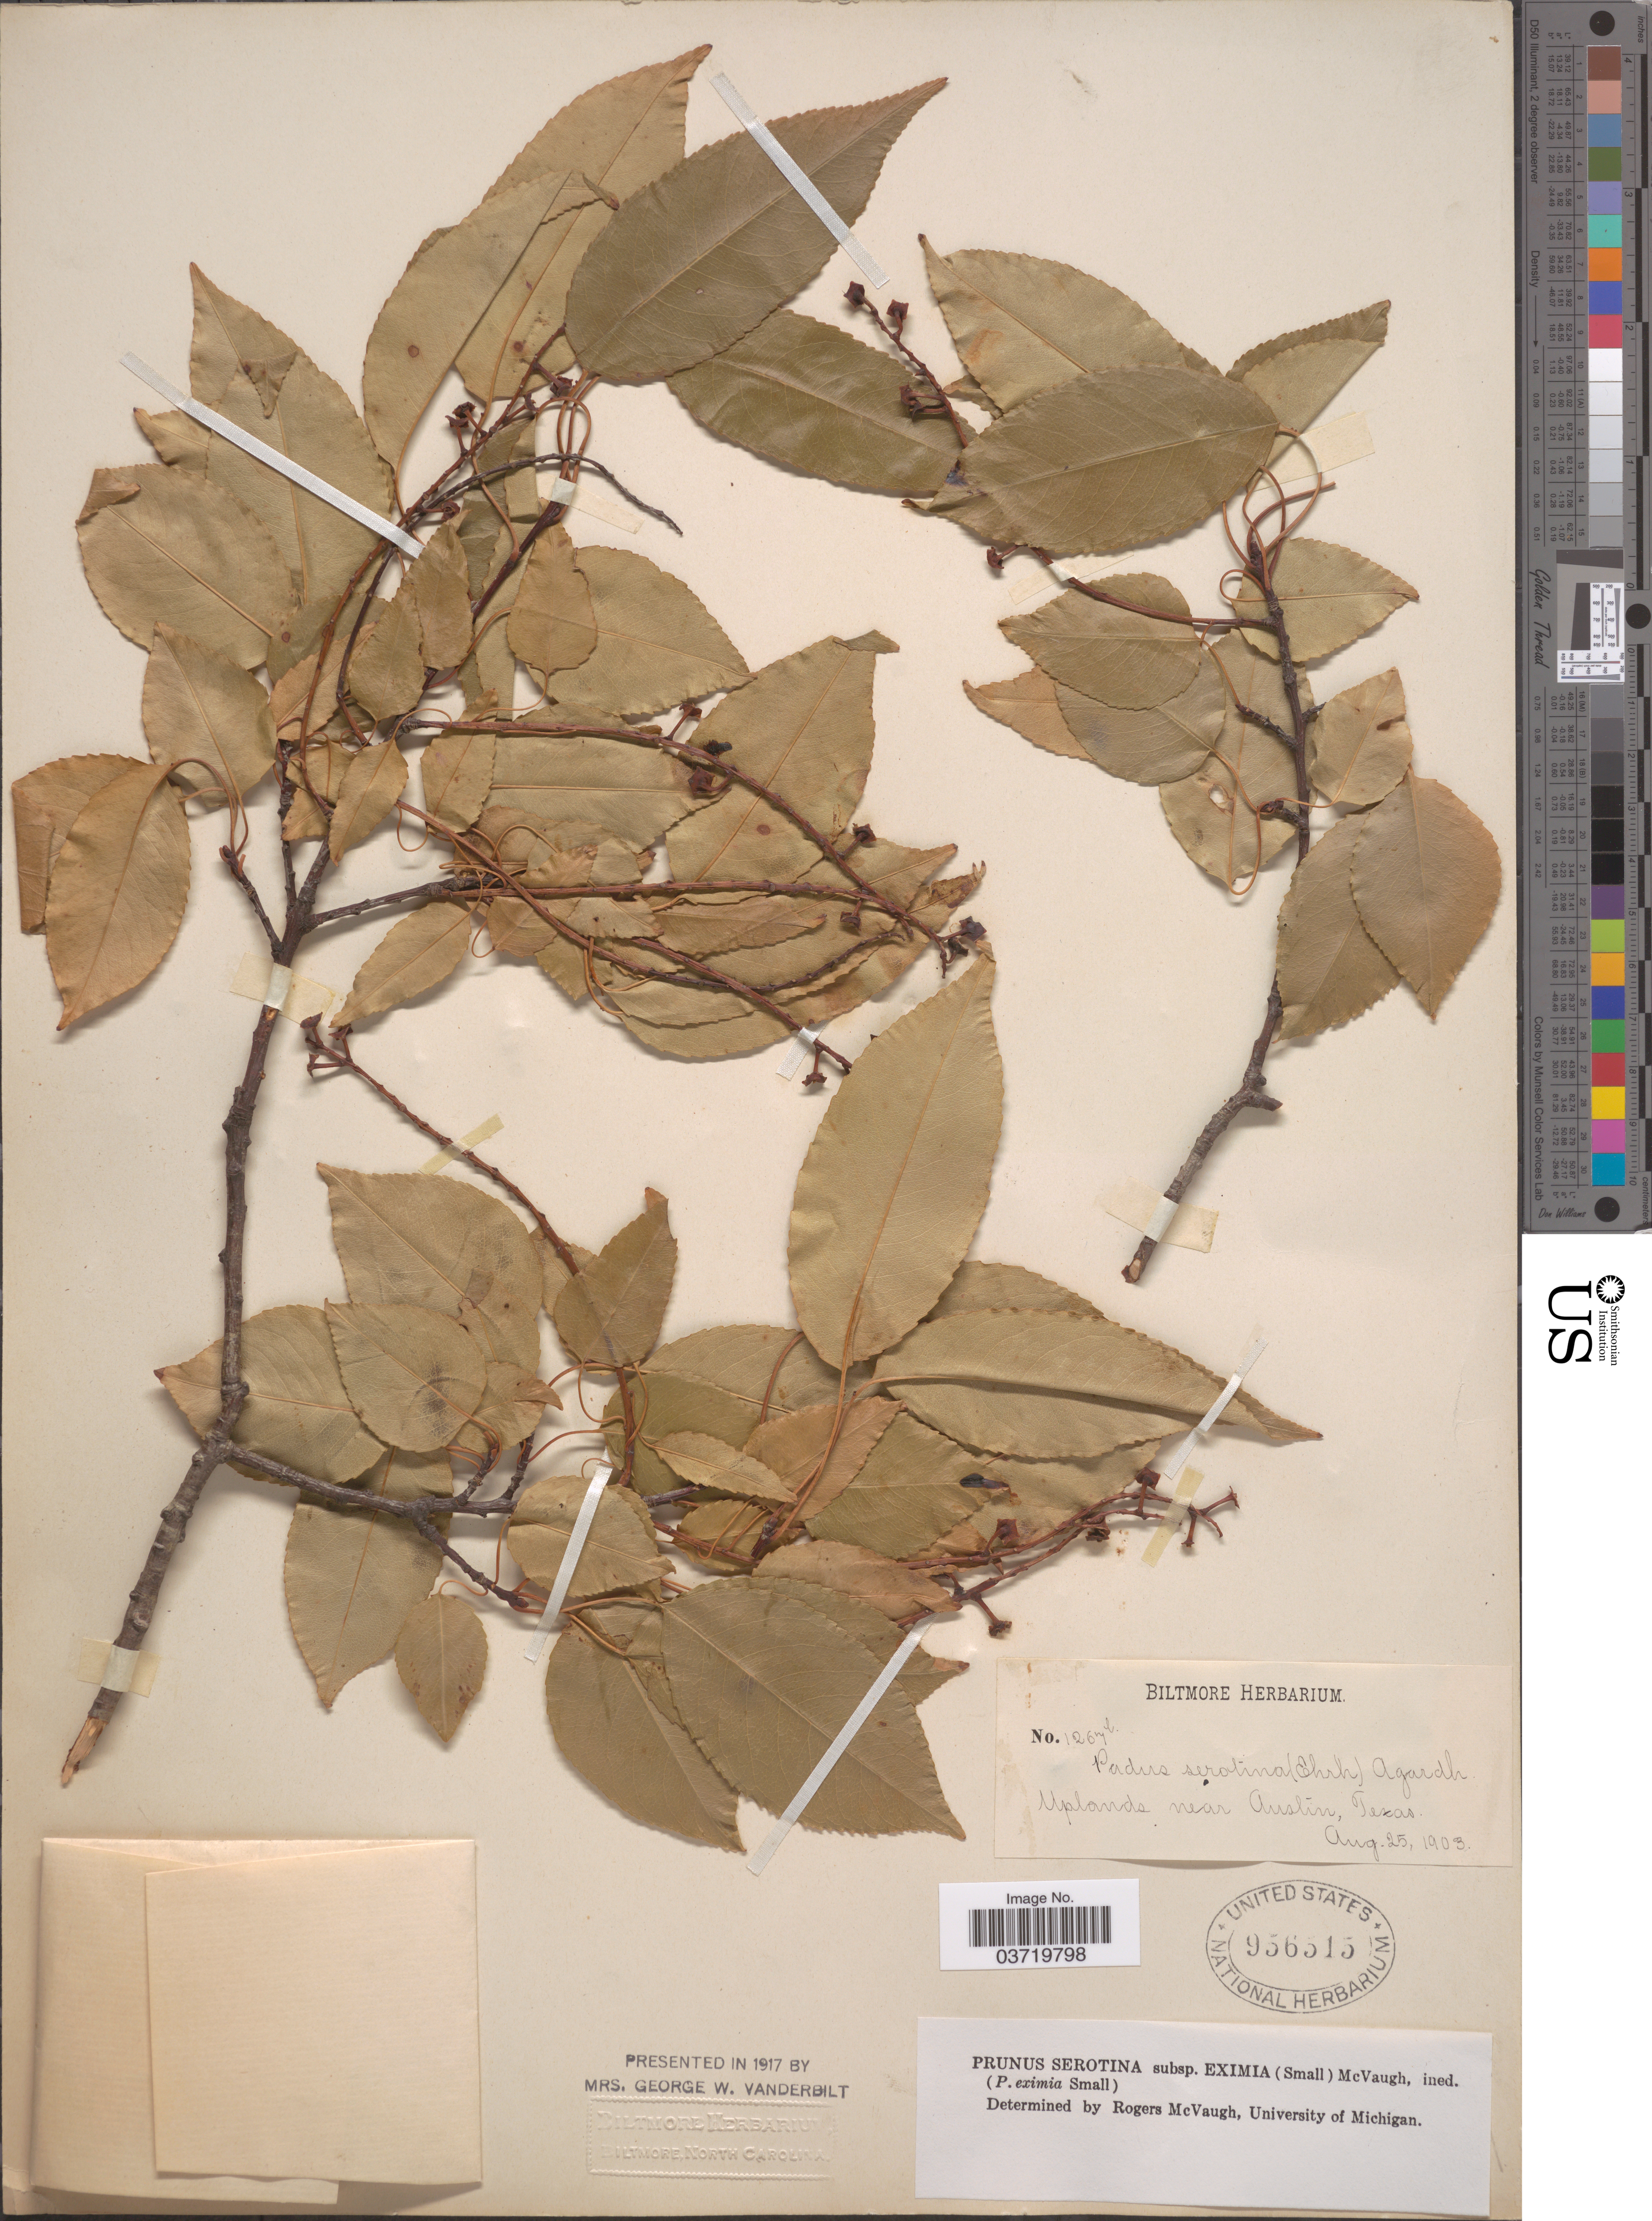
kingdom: Plantae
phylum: Tracheophyta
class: Magnoliopsida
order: Rosales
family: Rosaceae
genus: Prunus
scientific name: Prunus serotina var. serotina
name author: Ehrh.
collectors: ex herb. Biltmore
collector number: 1267l*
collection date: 1903-08-25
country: United States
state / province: Texas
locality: Uplands near Austin.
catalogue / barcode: US 956515